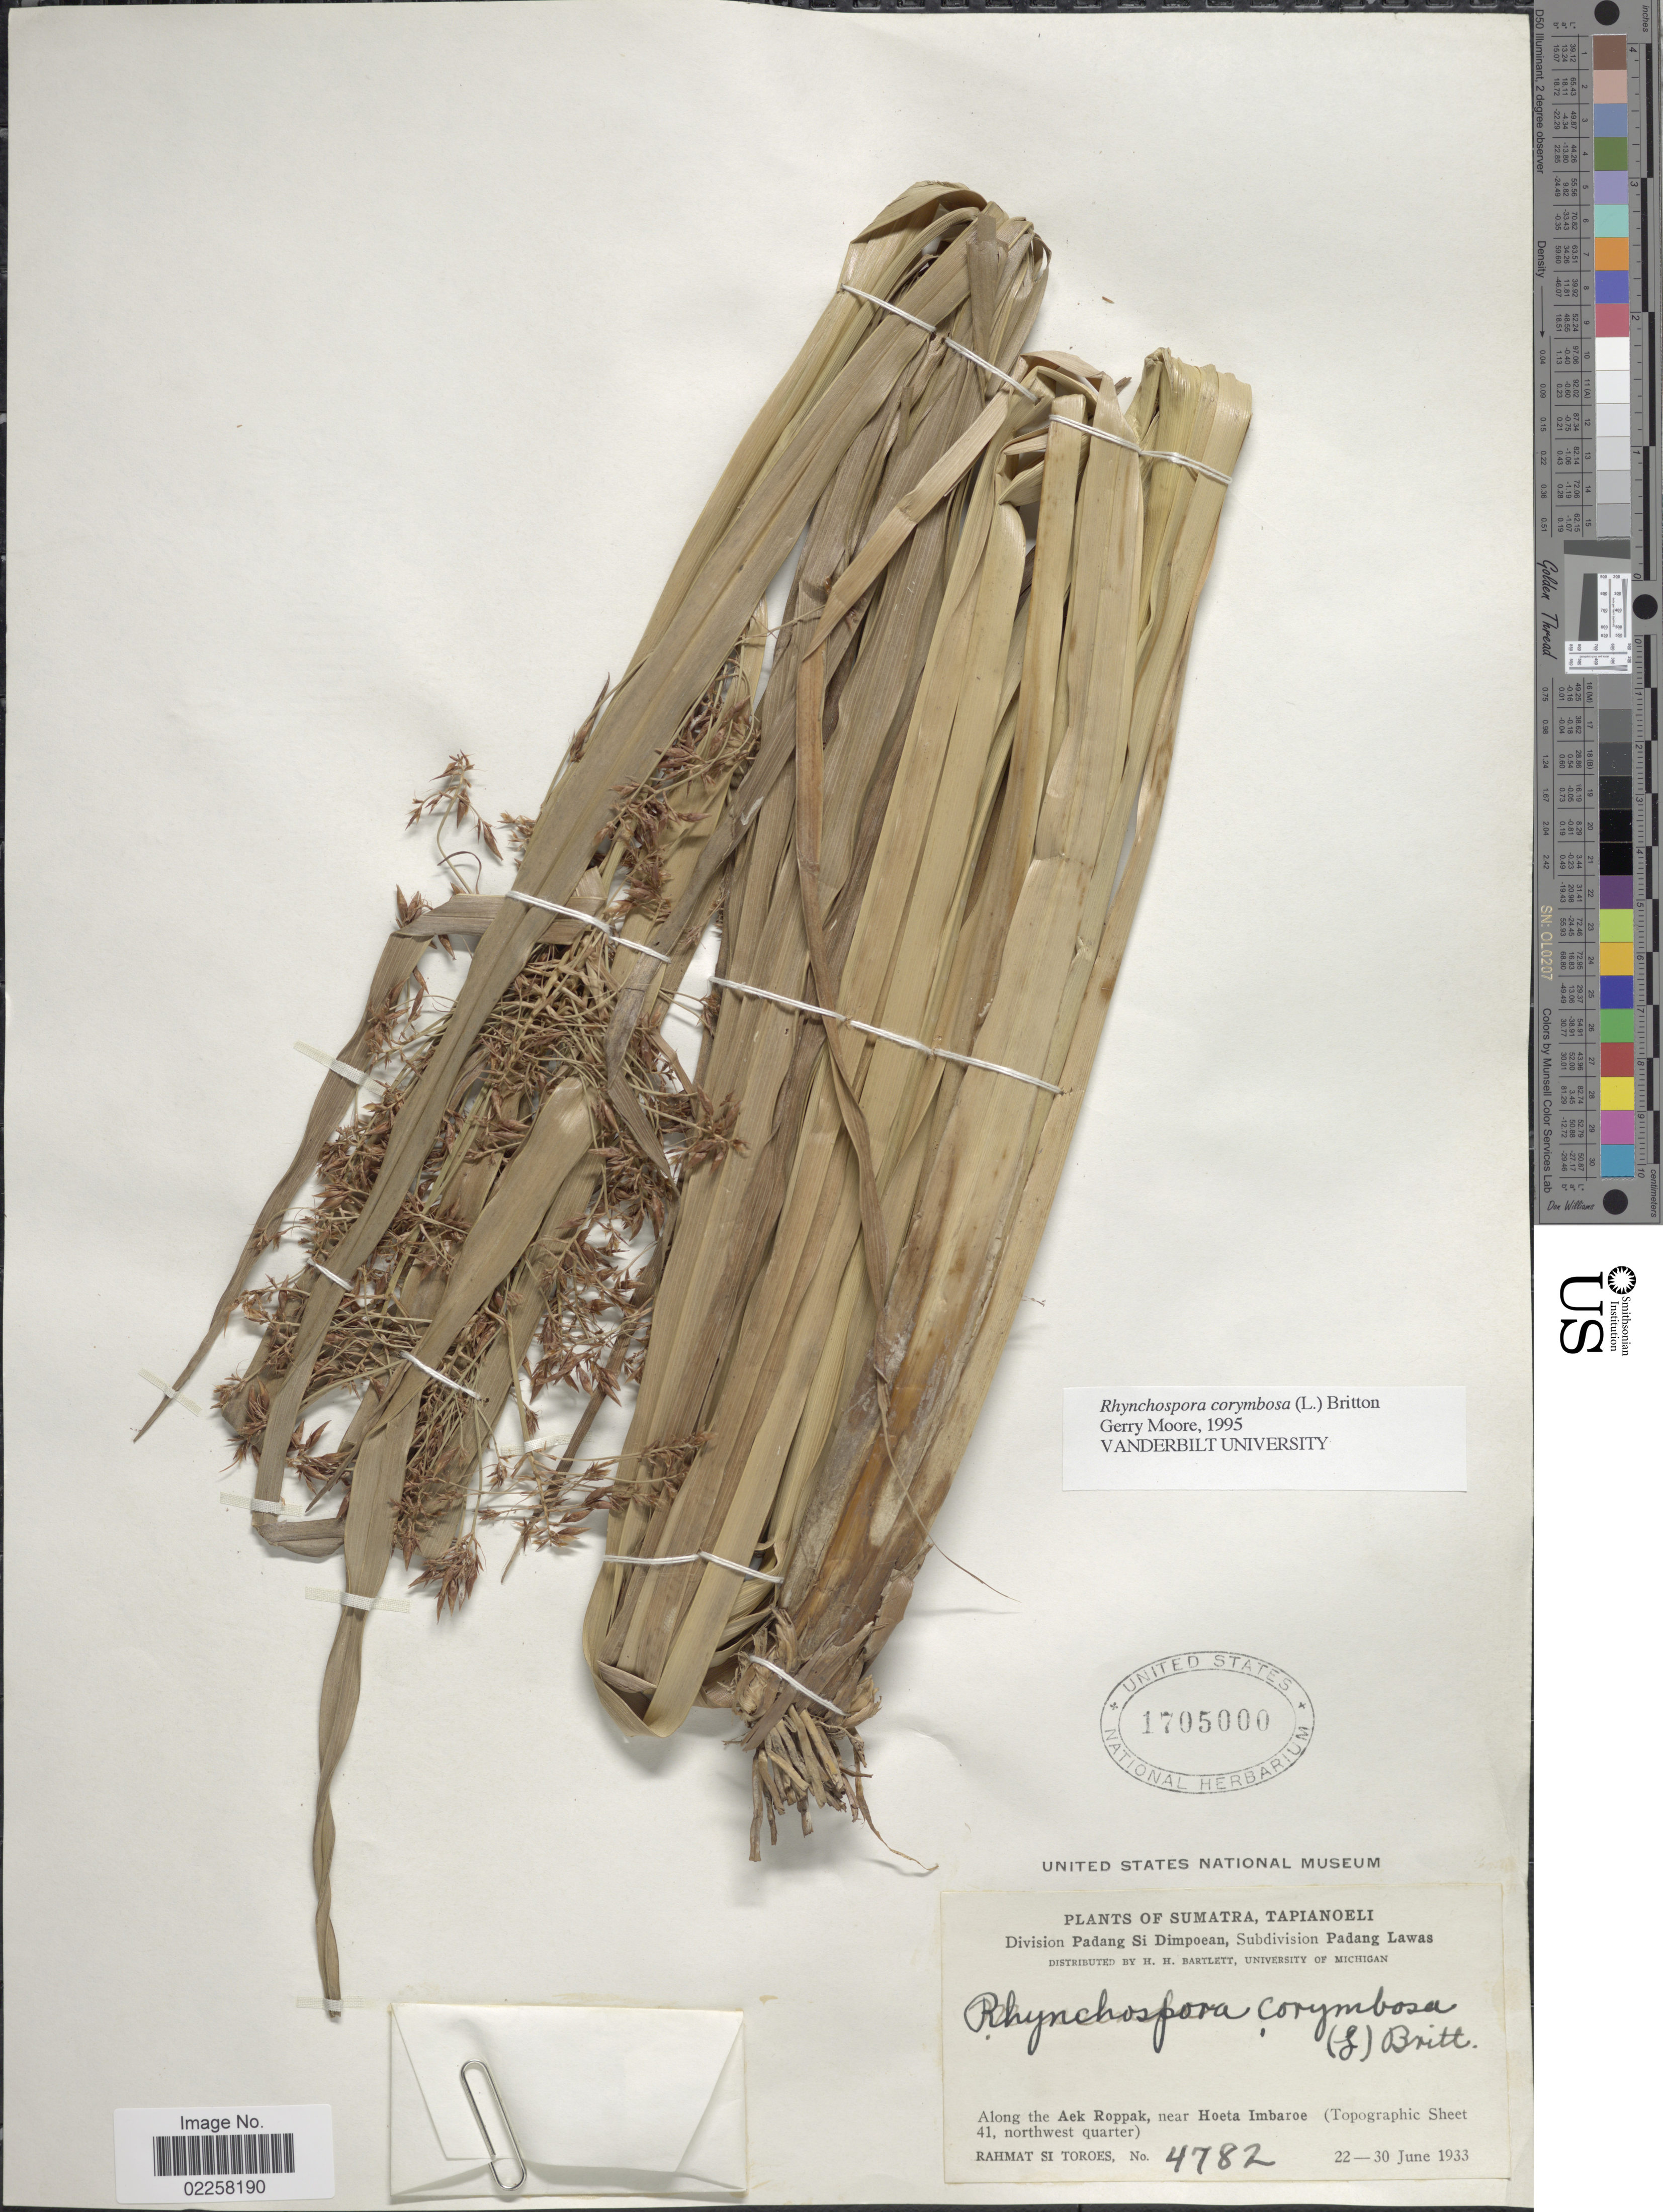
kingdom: Plantae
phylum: Tracheophyta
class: Liliopsida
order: Poales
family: Cyperaceae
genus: Rhynchospora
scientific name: Rhynchospora corymbosa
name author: (L.) Britton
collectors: Rahmat Si Boeea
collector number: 4782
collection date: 1933-06-22/1933-06-30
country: Indonesia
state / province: Sumatra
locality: Tapianoeli. Division Padang Si Dimpoean, Subdivision Padang Lawas. Along the Aek Roppak, near Hoeta Imbaroe (Topographic Sheet 41, northwest quarter)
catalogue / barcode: US 1705000